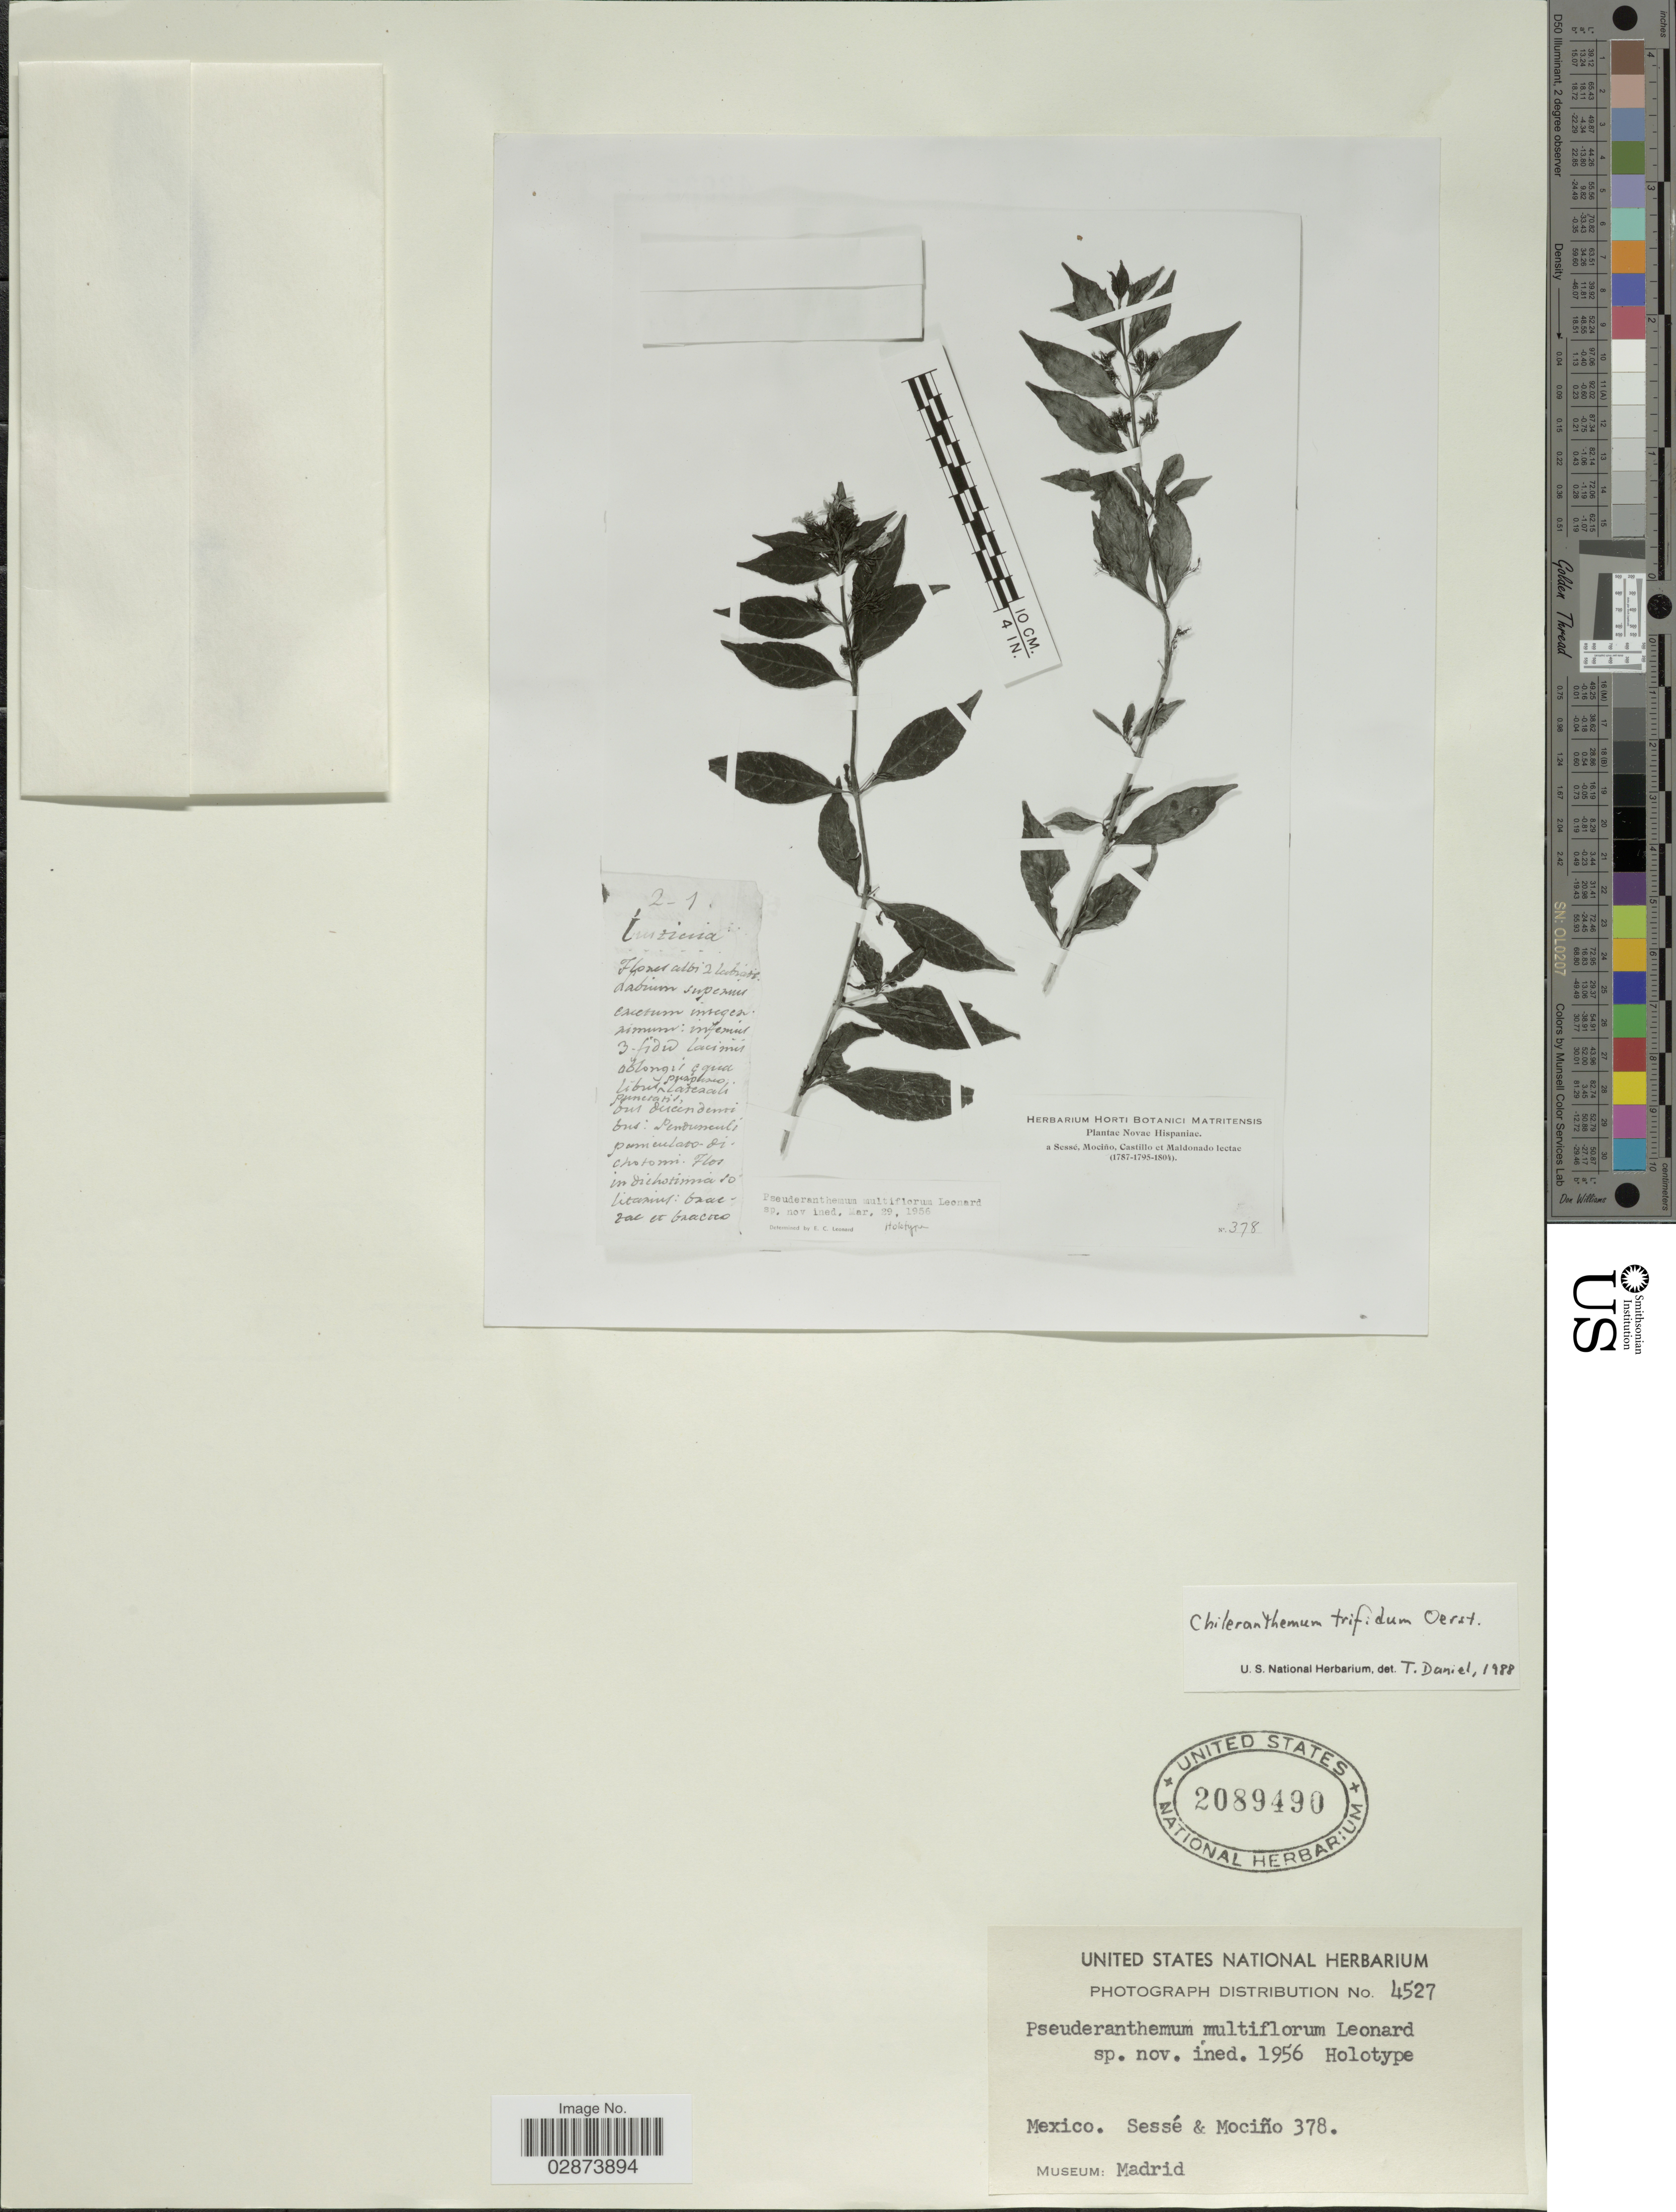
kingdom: Plantae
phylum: Tracheophyta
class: Magnoliopsida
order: Lamiales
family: Acanthaceae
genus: Chileranthemum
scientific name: Chileranthemum trifidum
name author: Oerst.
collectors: Sessé, -- & Mociño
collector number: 378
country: Mexico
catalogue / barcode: US 2089490